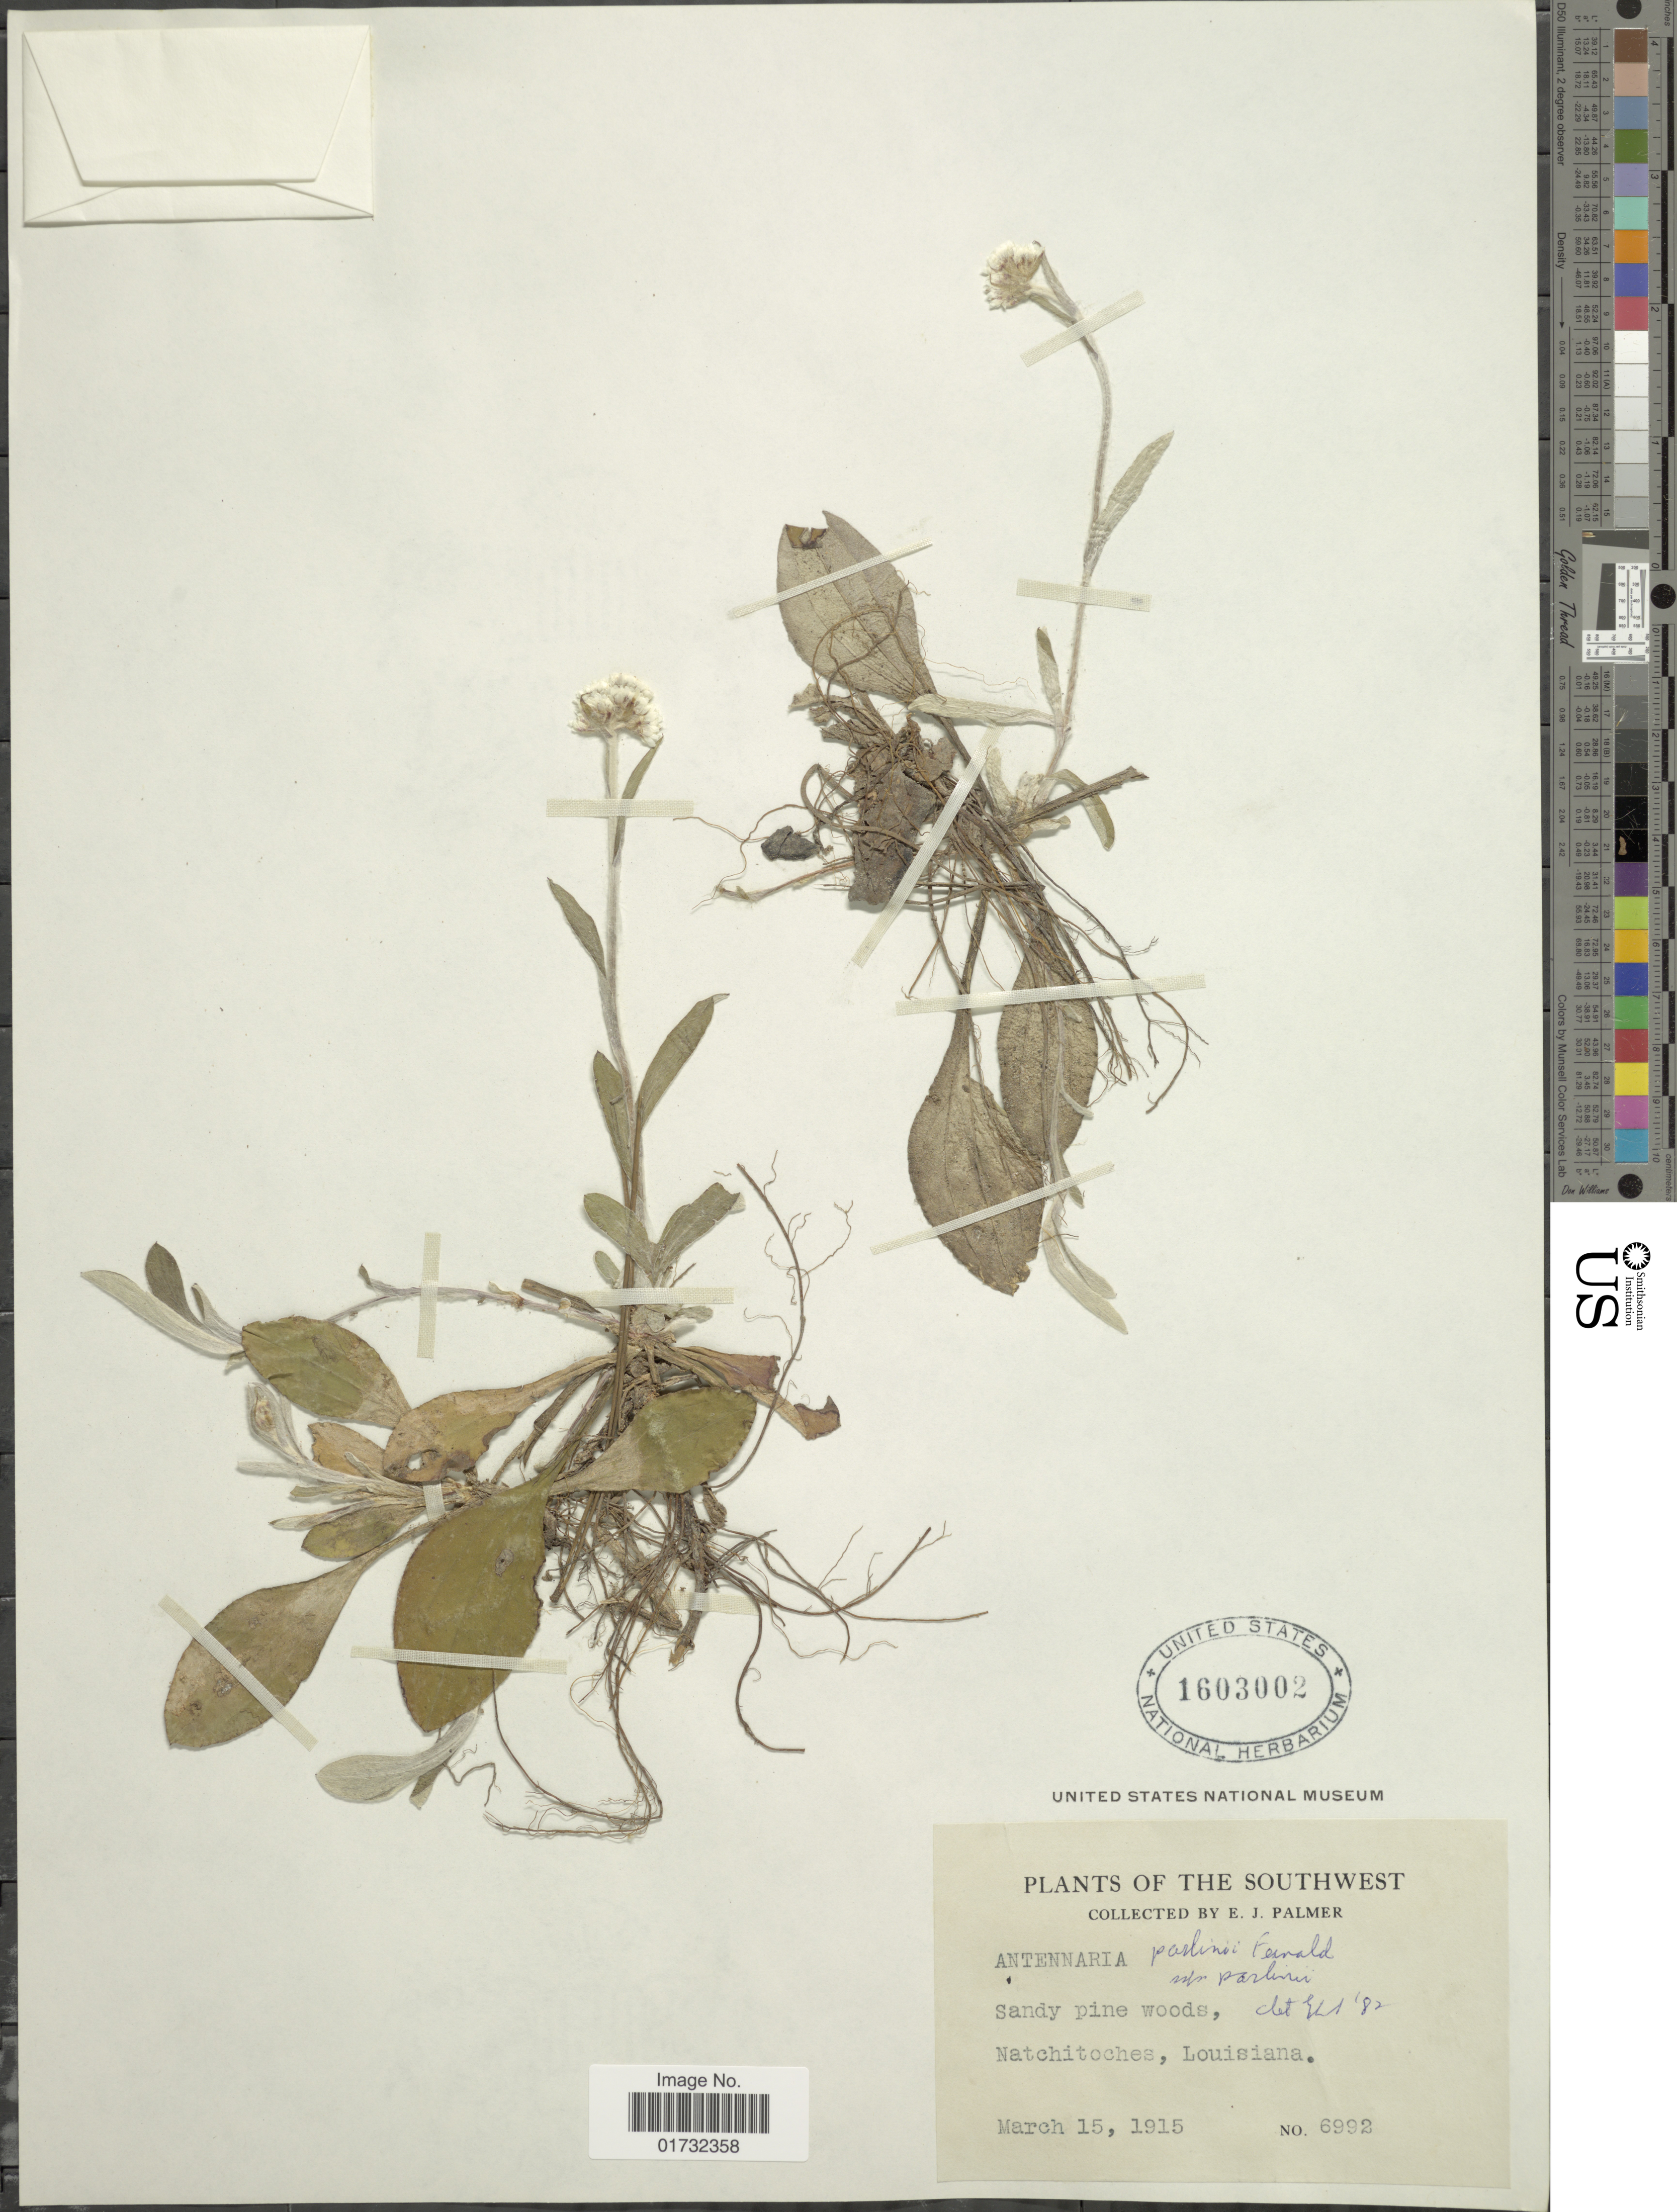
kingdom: Plantae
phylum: Tracheophyta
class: Magnoliopsida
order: Asterales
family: Asteraceae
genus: Antennaria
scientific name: Antennaria parlinii subsp. parlinii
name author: Fernald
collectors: E. J. Palmer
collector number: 6992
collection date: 1915-03-15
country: United States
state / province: Louisiana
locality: Southwest. Natchitoches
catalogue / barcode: US 1603002